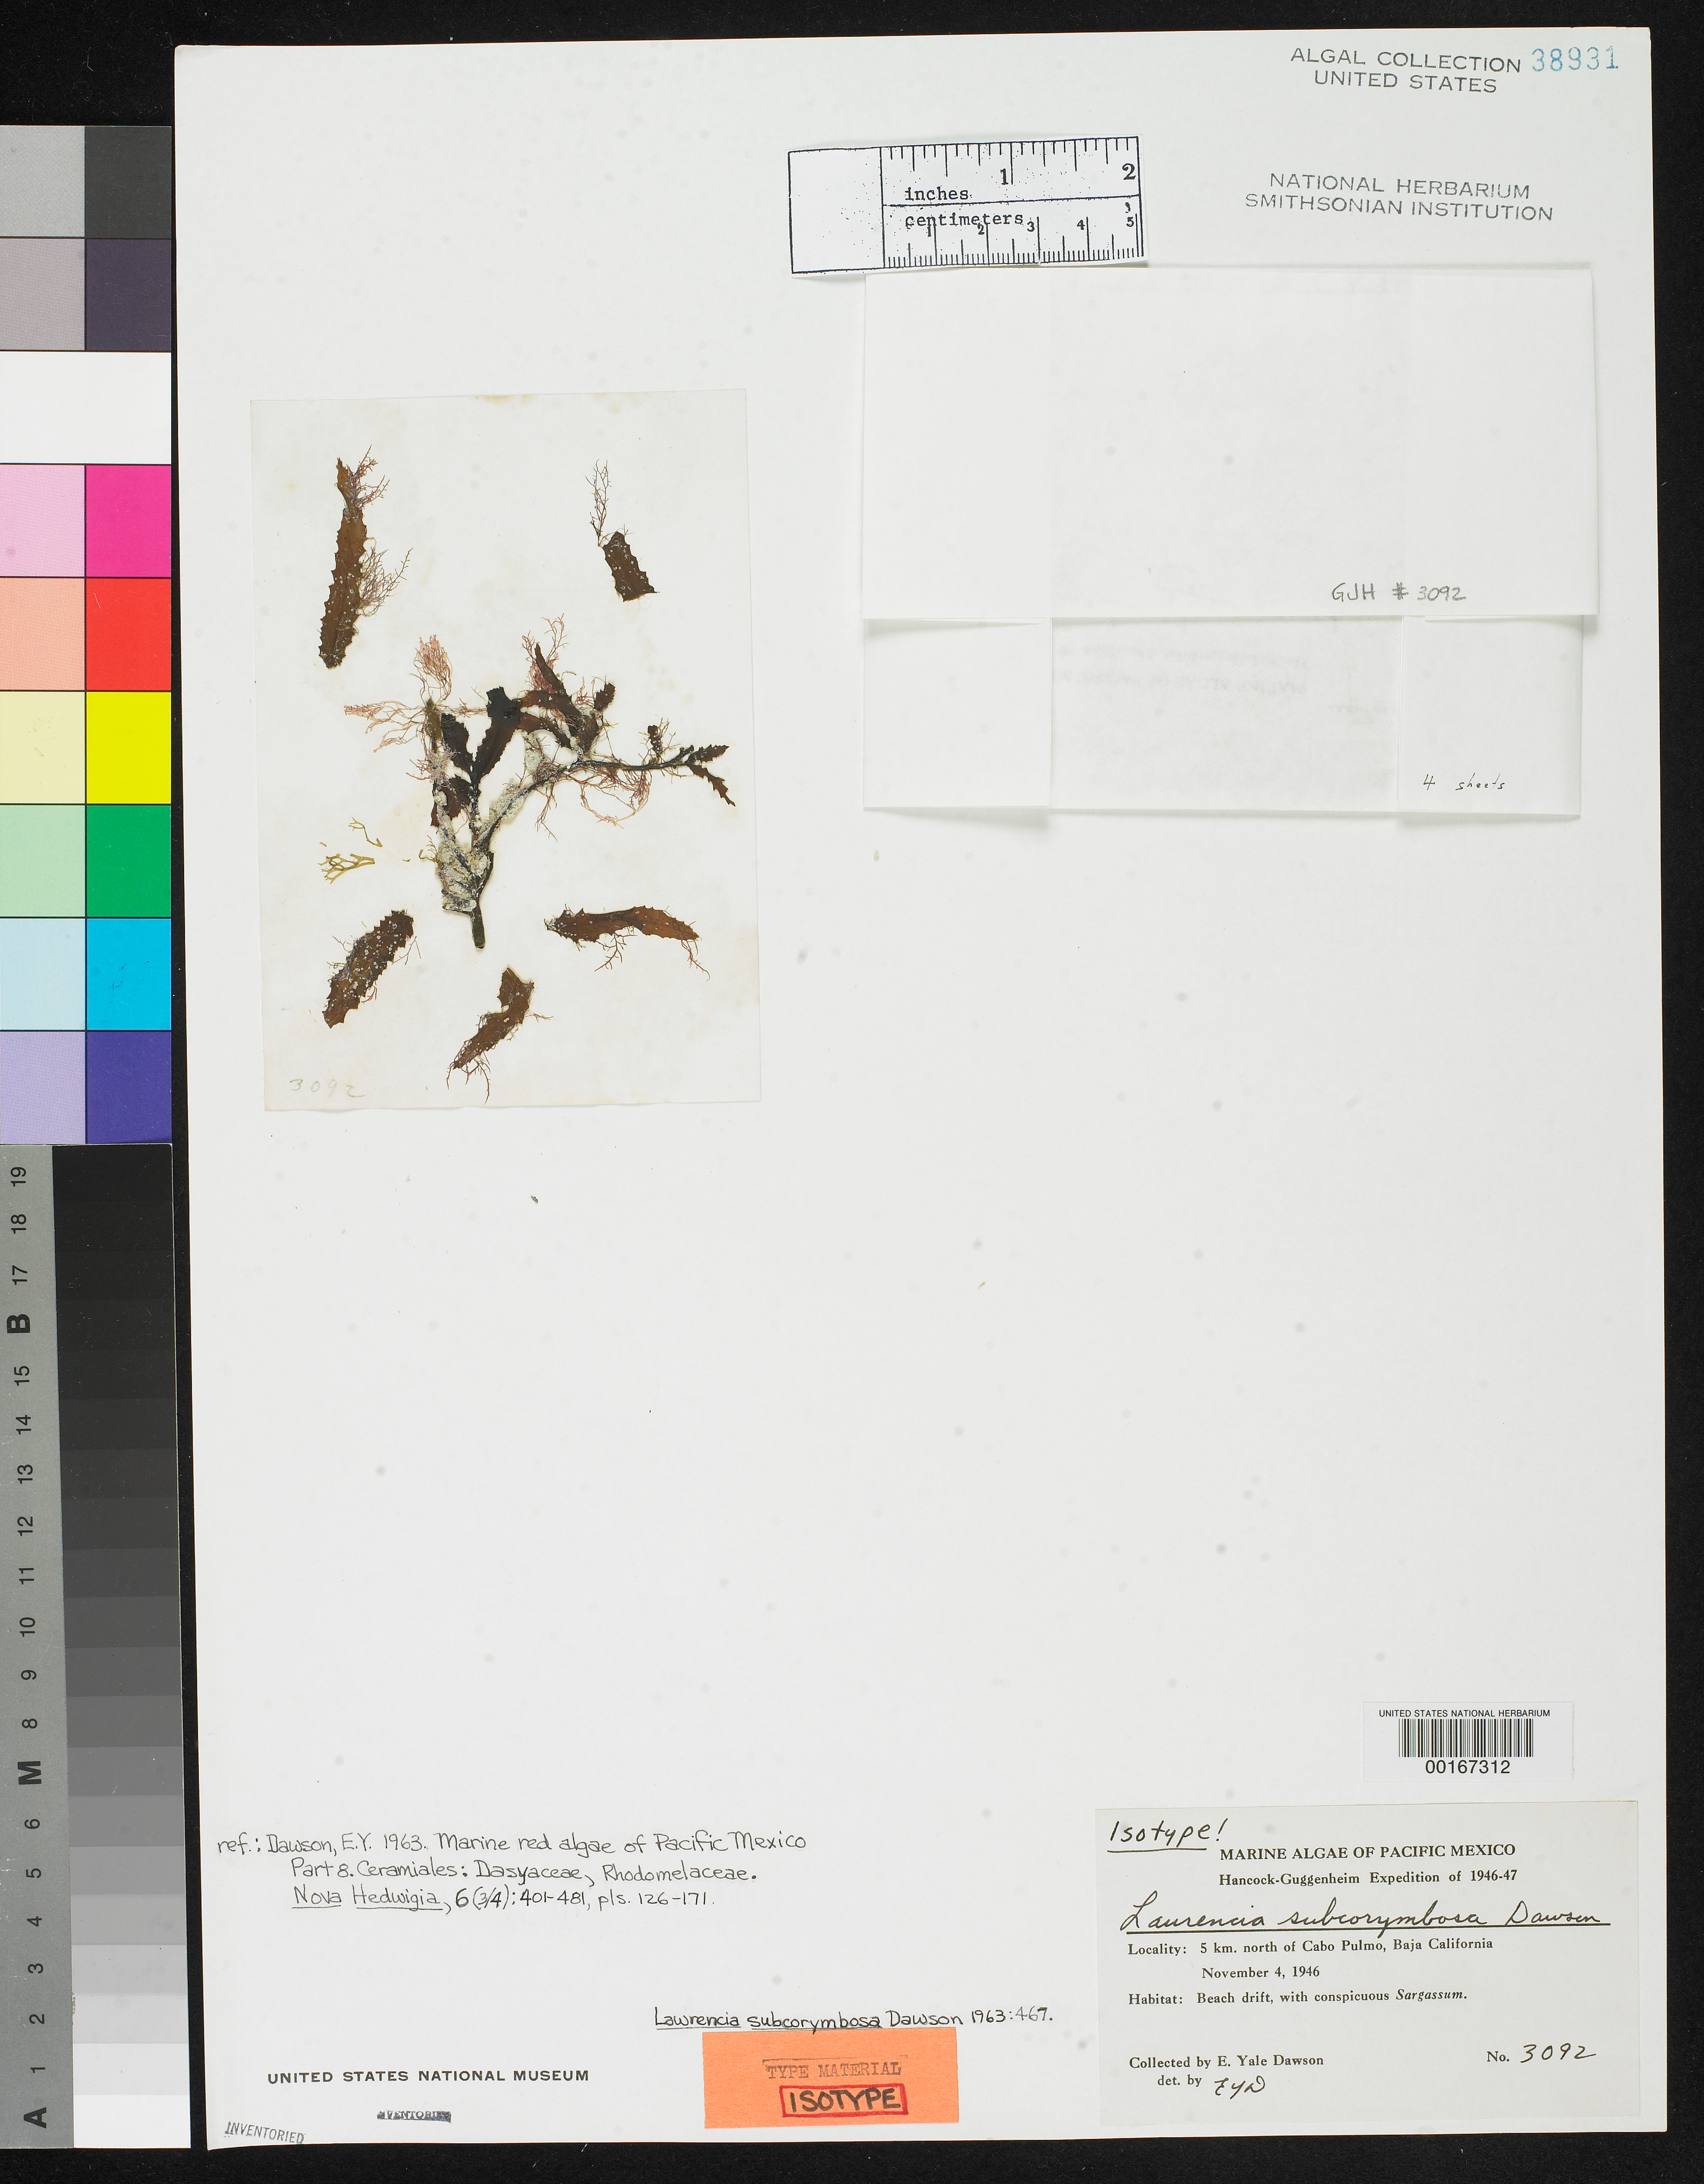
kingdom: Plantae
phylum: Rhodophyta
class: Florideophyceae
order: Ceramiales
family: Rhodomelaceae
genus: Laurencia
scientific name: Laurencia subcorymbosa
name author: E.Y. Dawson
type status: Isotype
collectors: E. Y. Dawson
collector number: EYD 3092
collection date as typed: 04 Nov 1946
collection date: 1946-11-04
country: Mexico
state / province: Baja California Sur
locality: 5 km north of Cabo Pulmo.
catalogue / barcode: US 38931